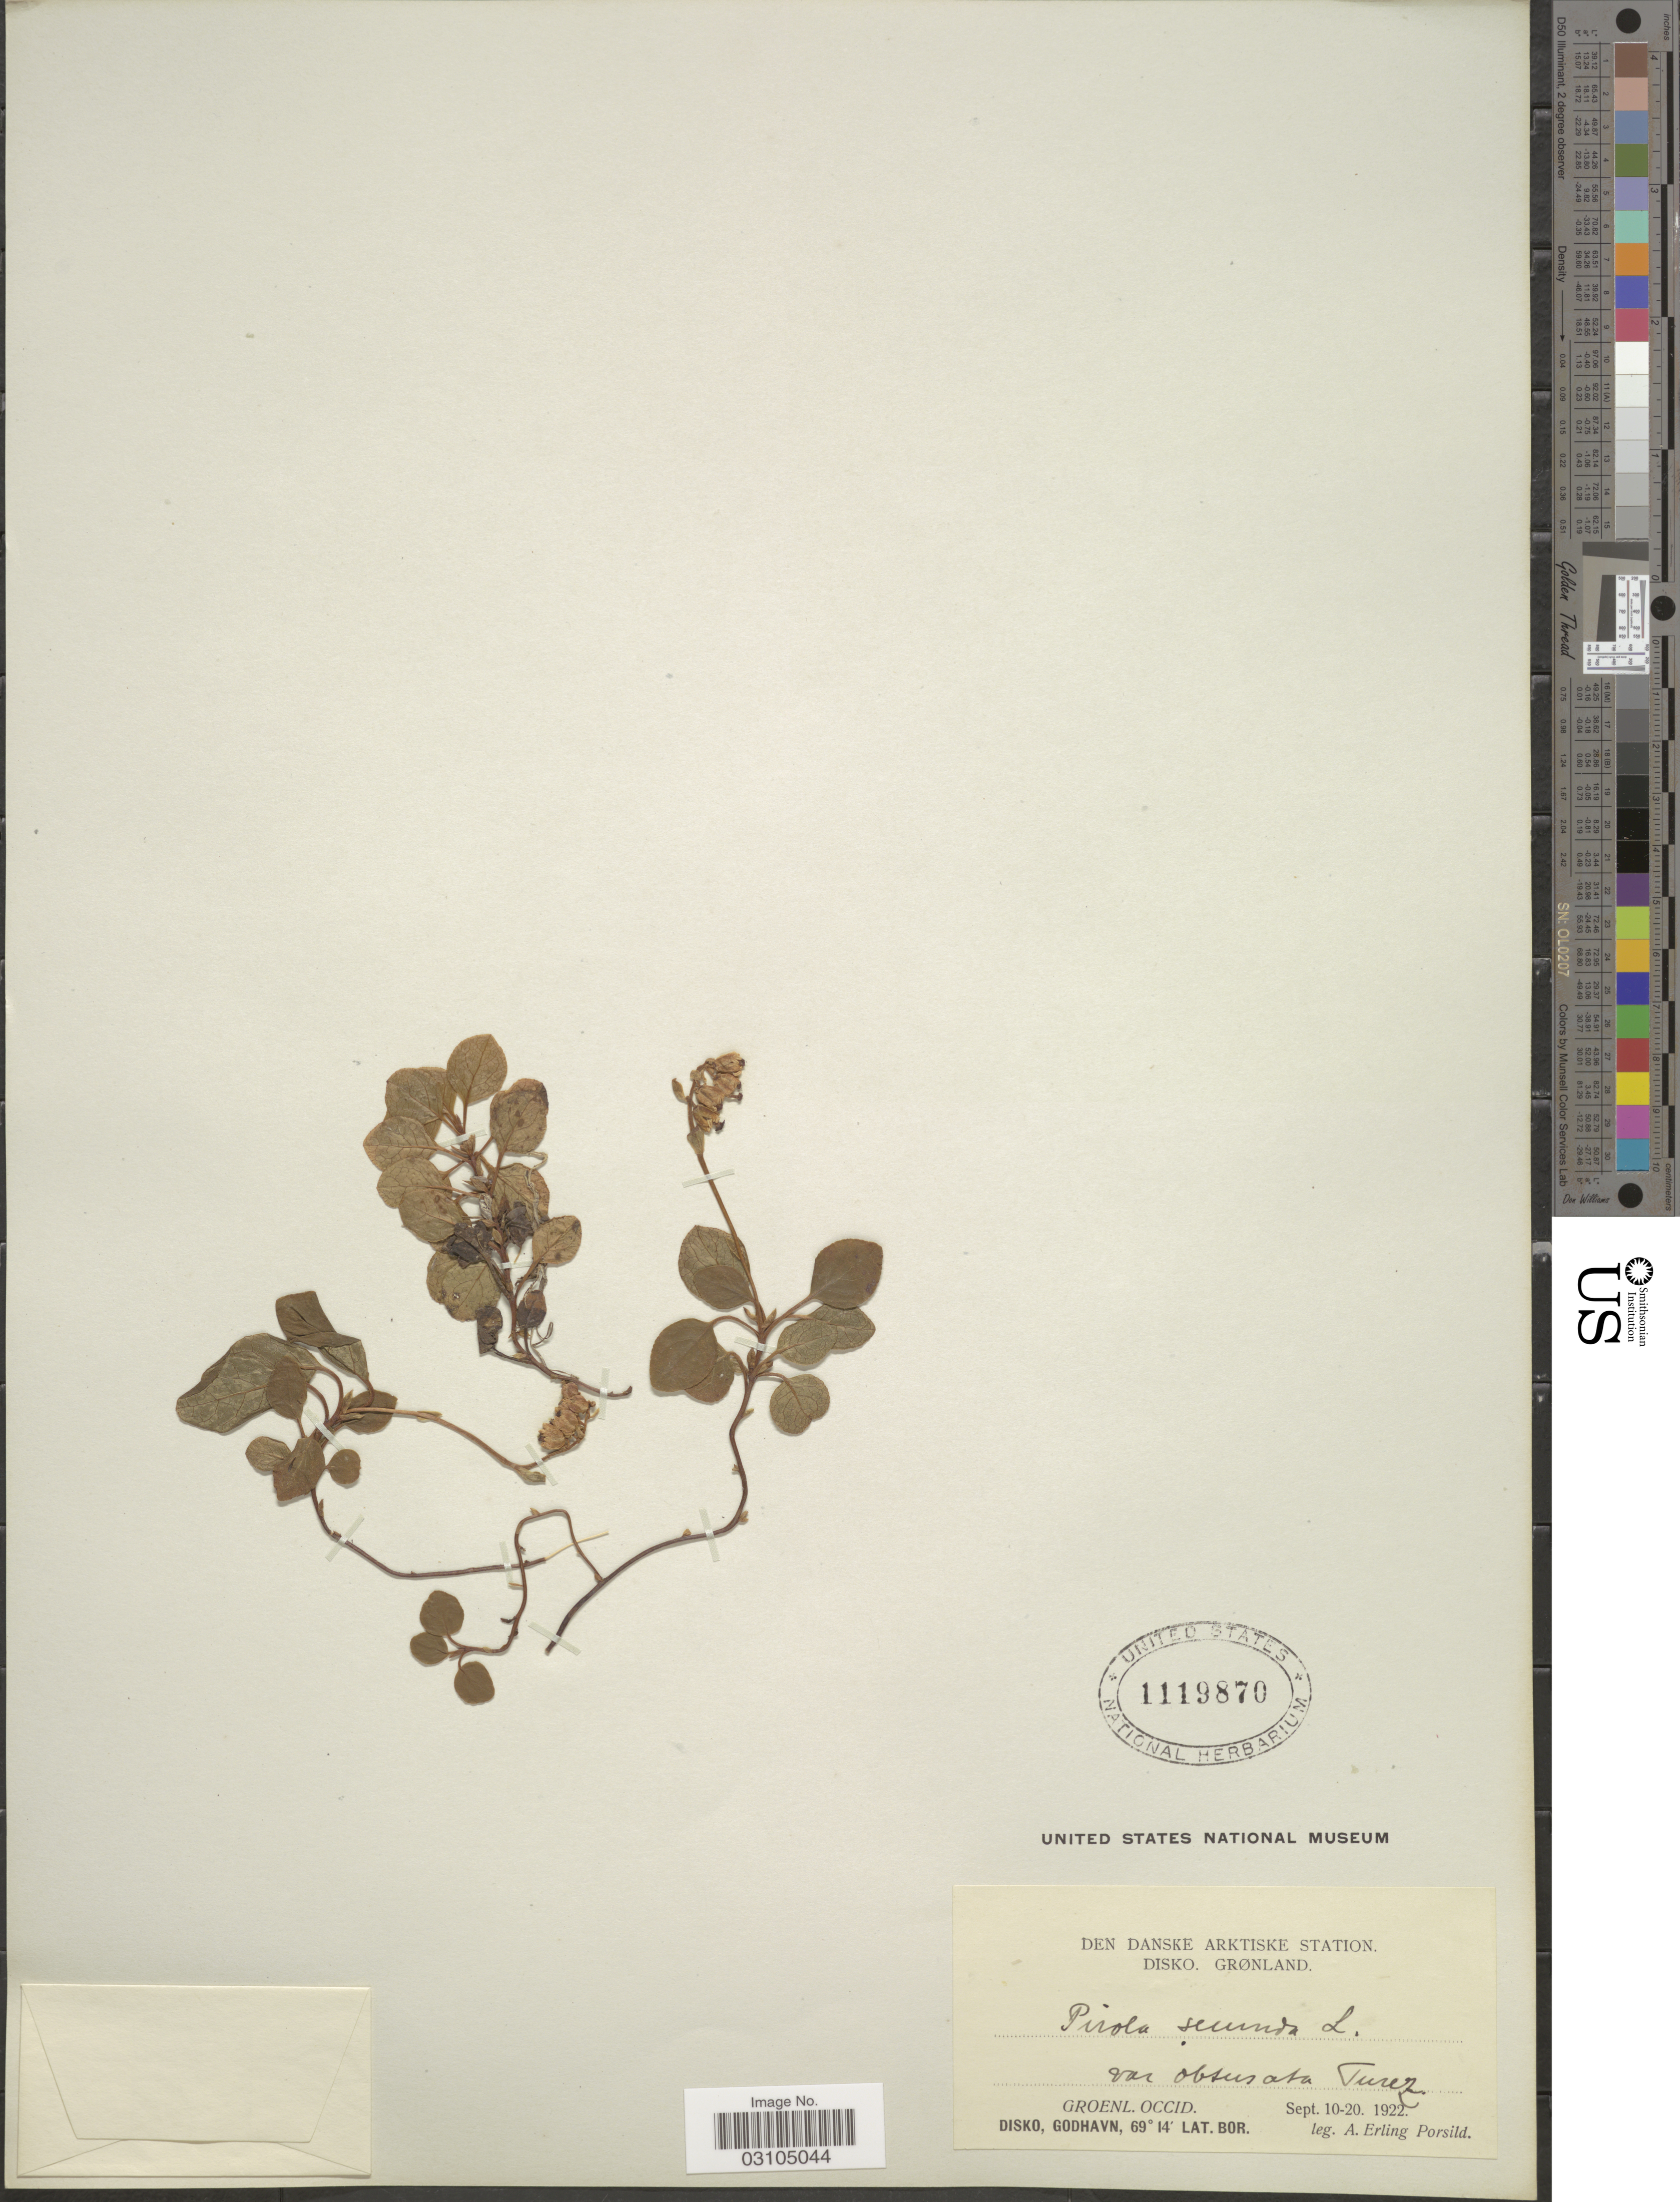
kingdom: Plantae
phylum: Tracheophyta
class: Magnoliopsida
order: Ericales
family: Ericaceae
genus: Orthilia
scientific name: Orthilia secunda var. obtusata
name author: (Turcz.) House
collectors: A. E. Porsild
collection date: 1922-09-10/1922-09-20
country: Greenland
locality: Den Danske Arktiske Station. Disko, Grønland, Groenl. Occid., Disko, Godhavn.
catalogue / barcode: US 1119870